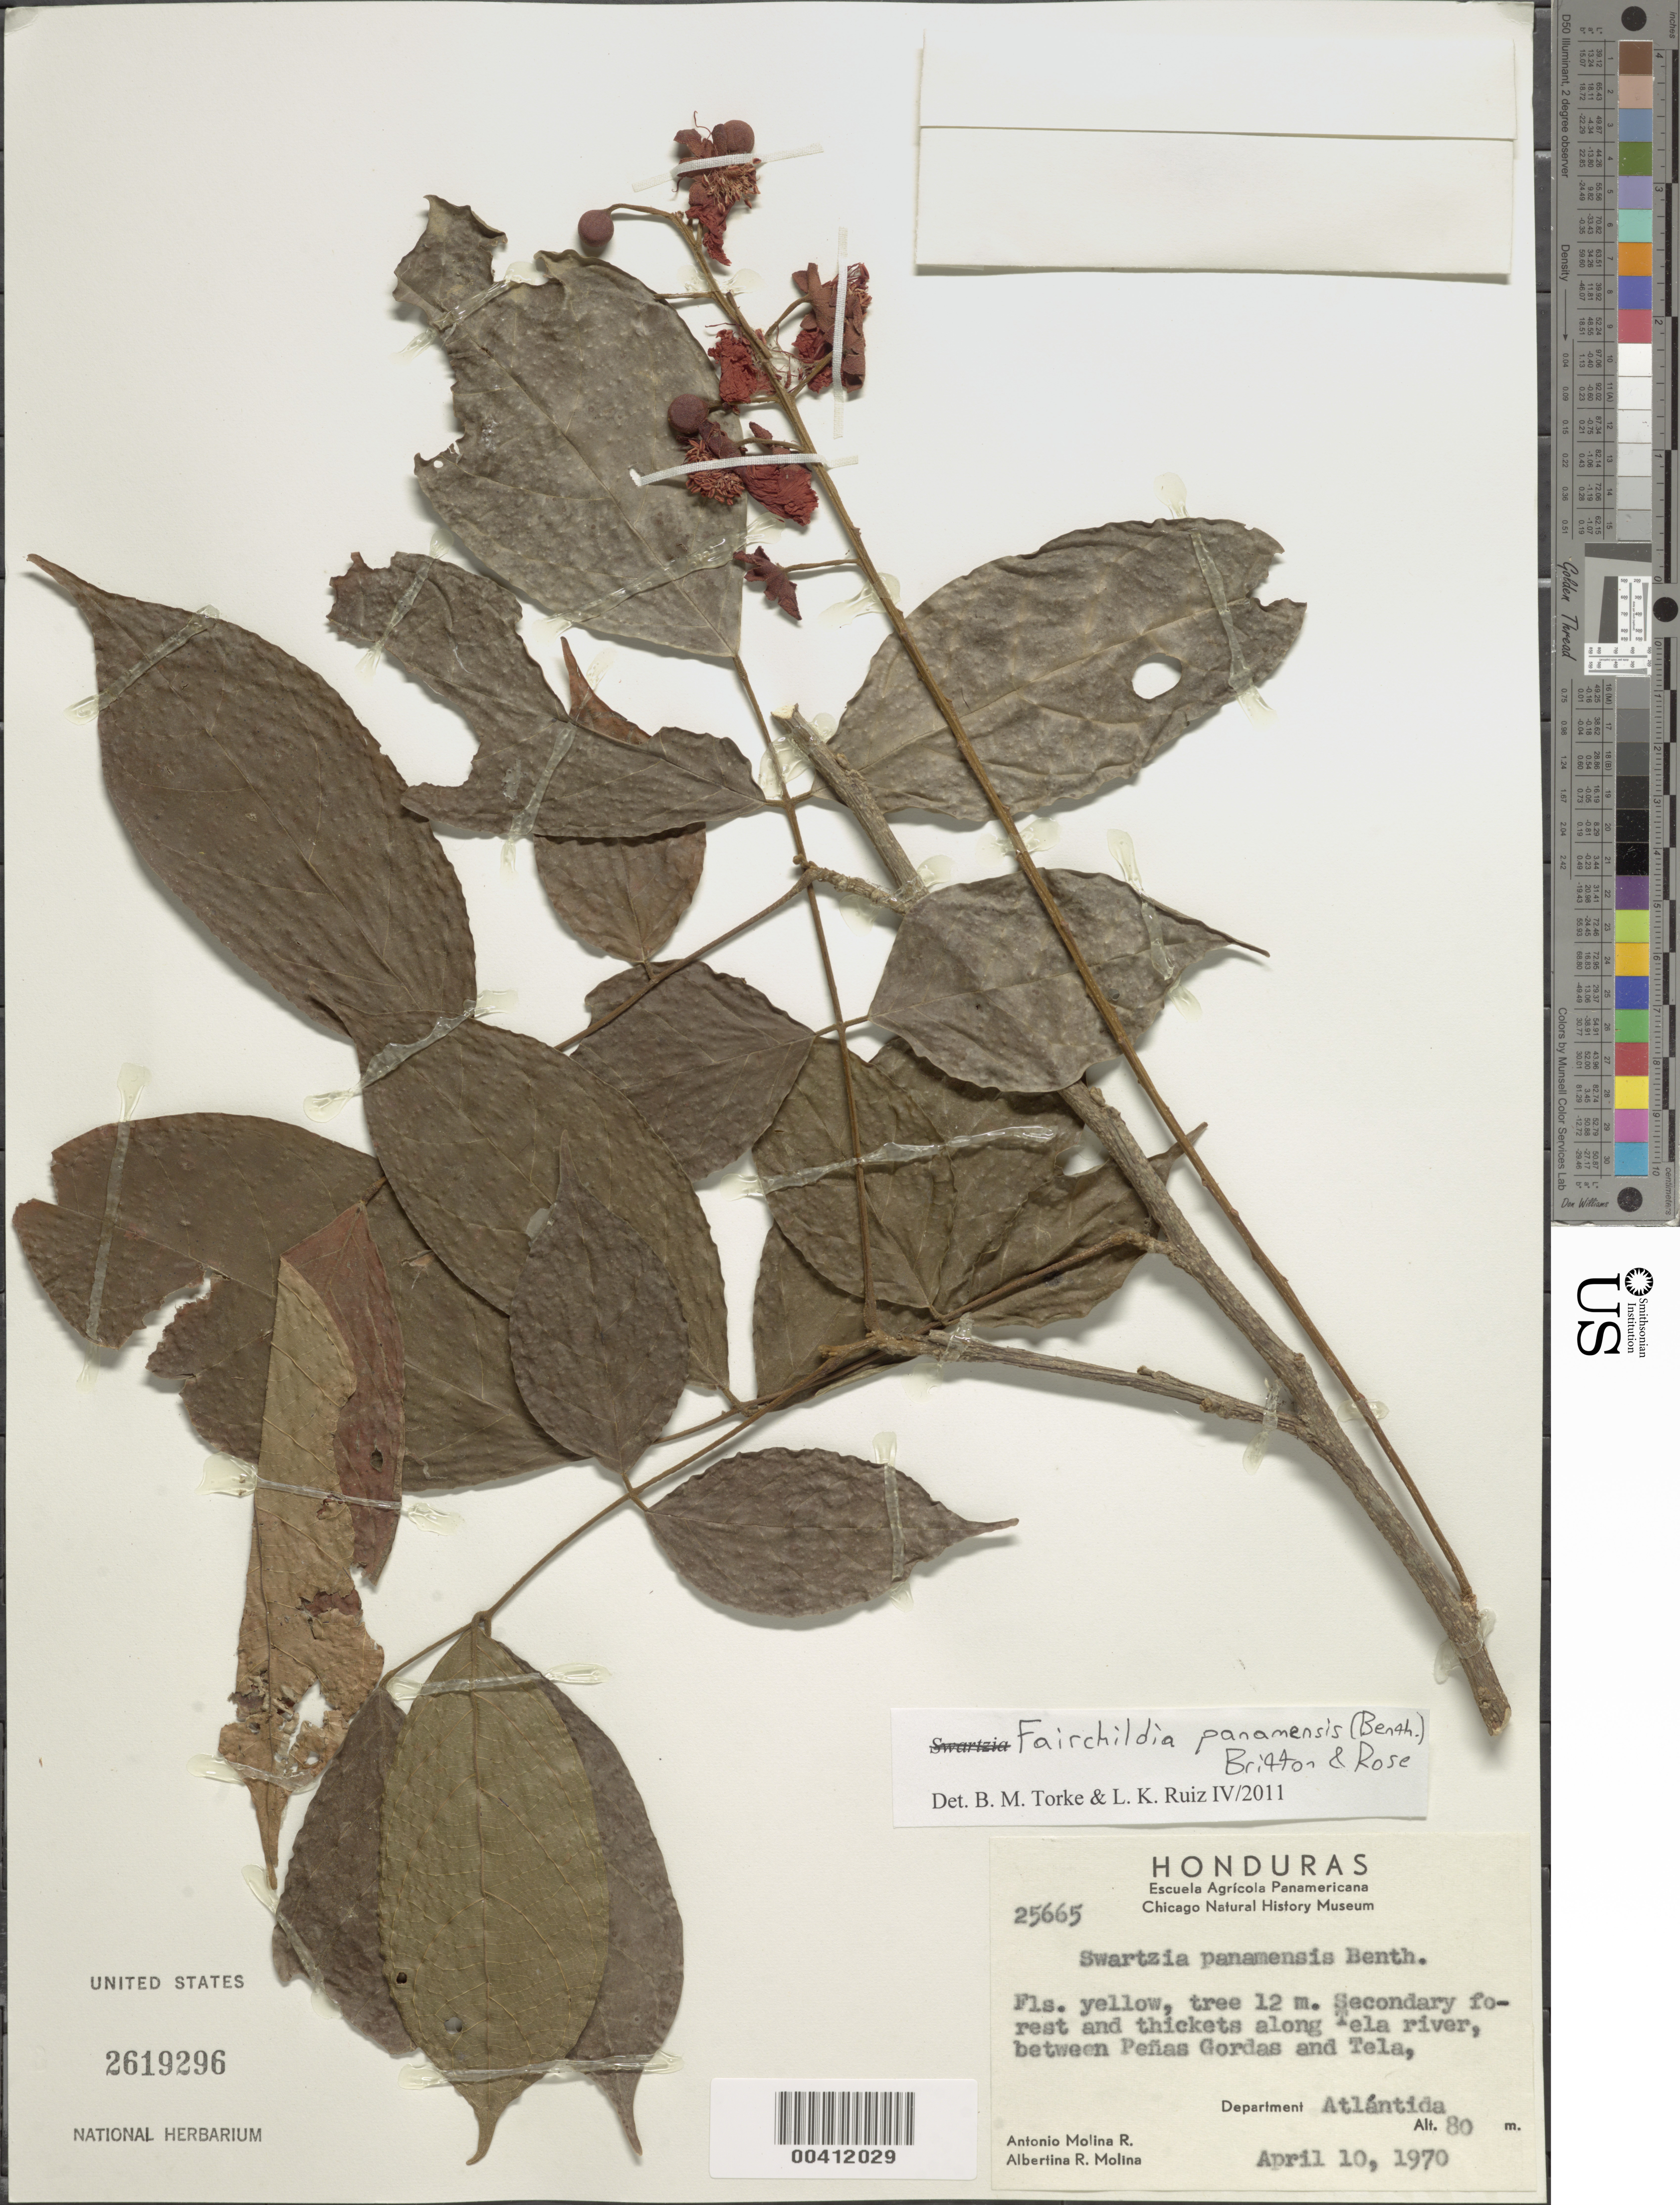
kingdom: Plantae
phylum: Tracheophyta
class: Magnoliopsida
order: Fabales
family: Fabaceae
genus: Fairchildia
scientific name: Fairchildia panamensis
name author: (Benth.) Britton & Rose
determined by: Torke, B. M.; Ruiz, L. K.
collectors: A. Molina R. & A. Molina R.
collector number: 25665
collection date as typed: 10 Apr 1970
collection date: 1970-04-10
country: Honduras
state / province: Atlántida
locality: Along Tela River, between Penas Gordas and Tela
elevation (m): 80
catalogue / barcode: US 2619296